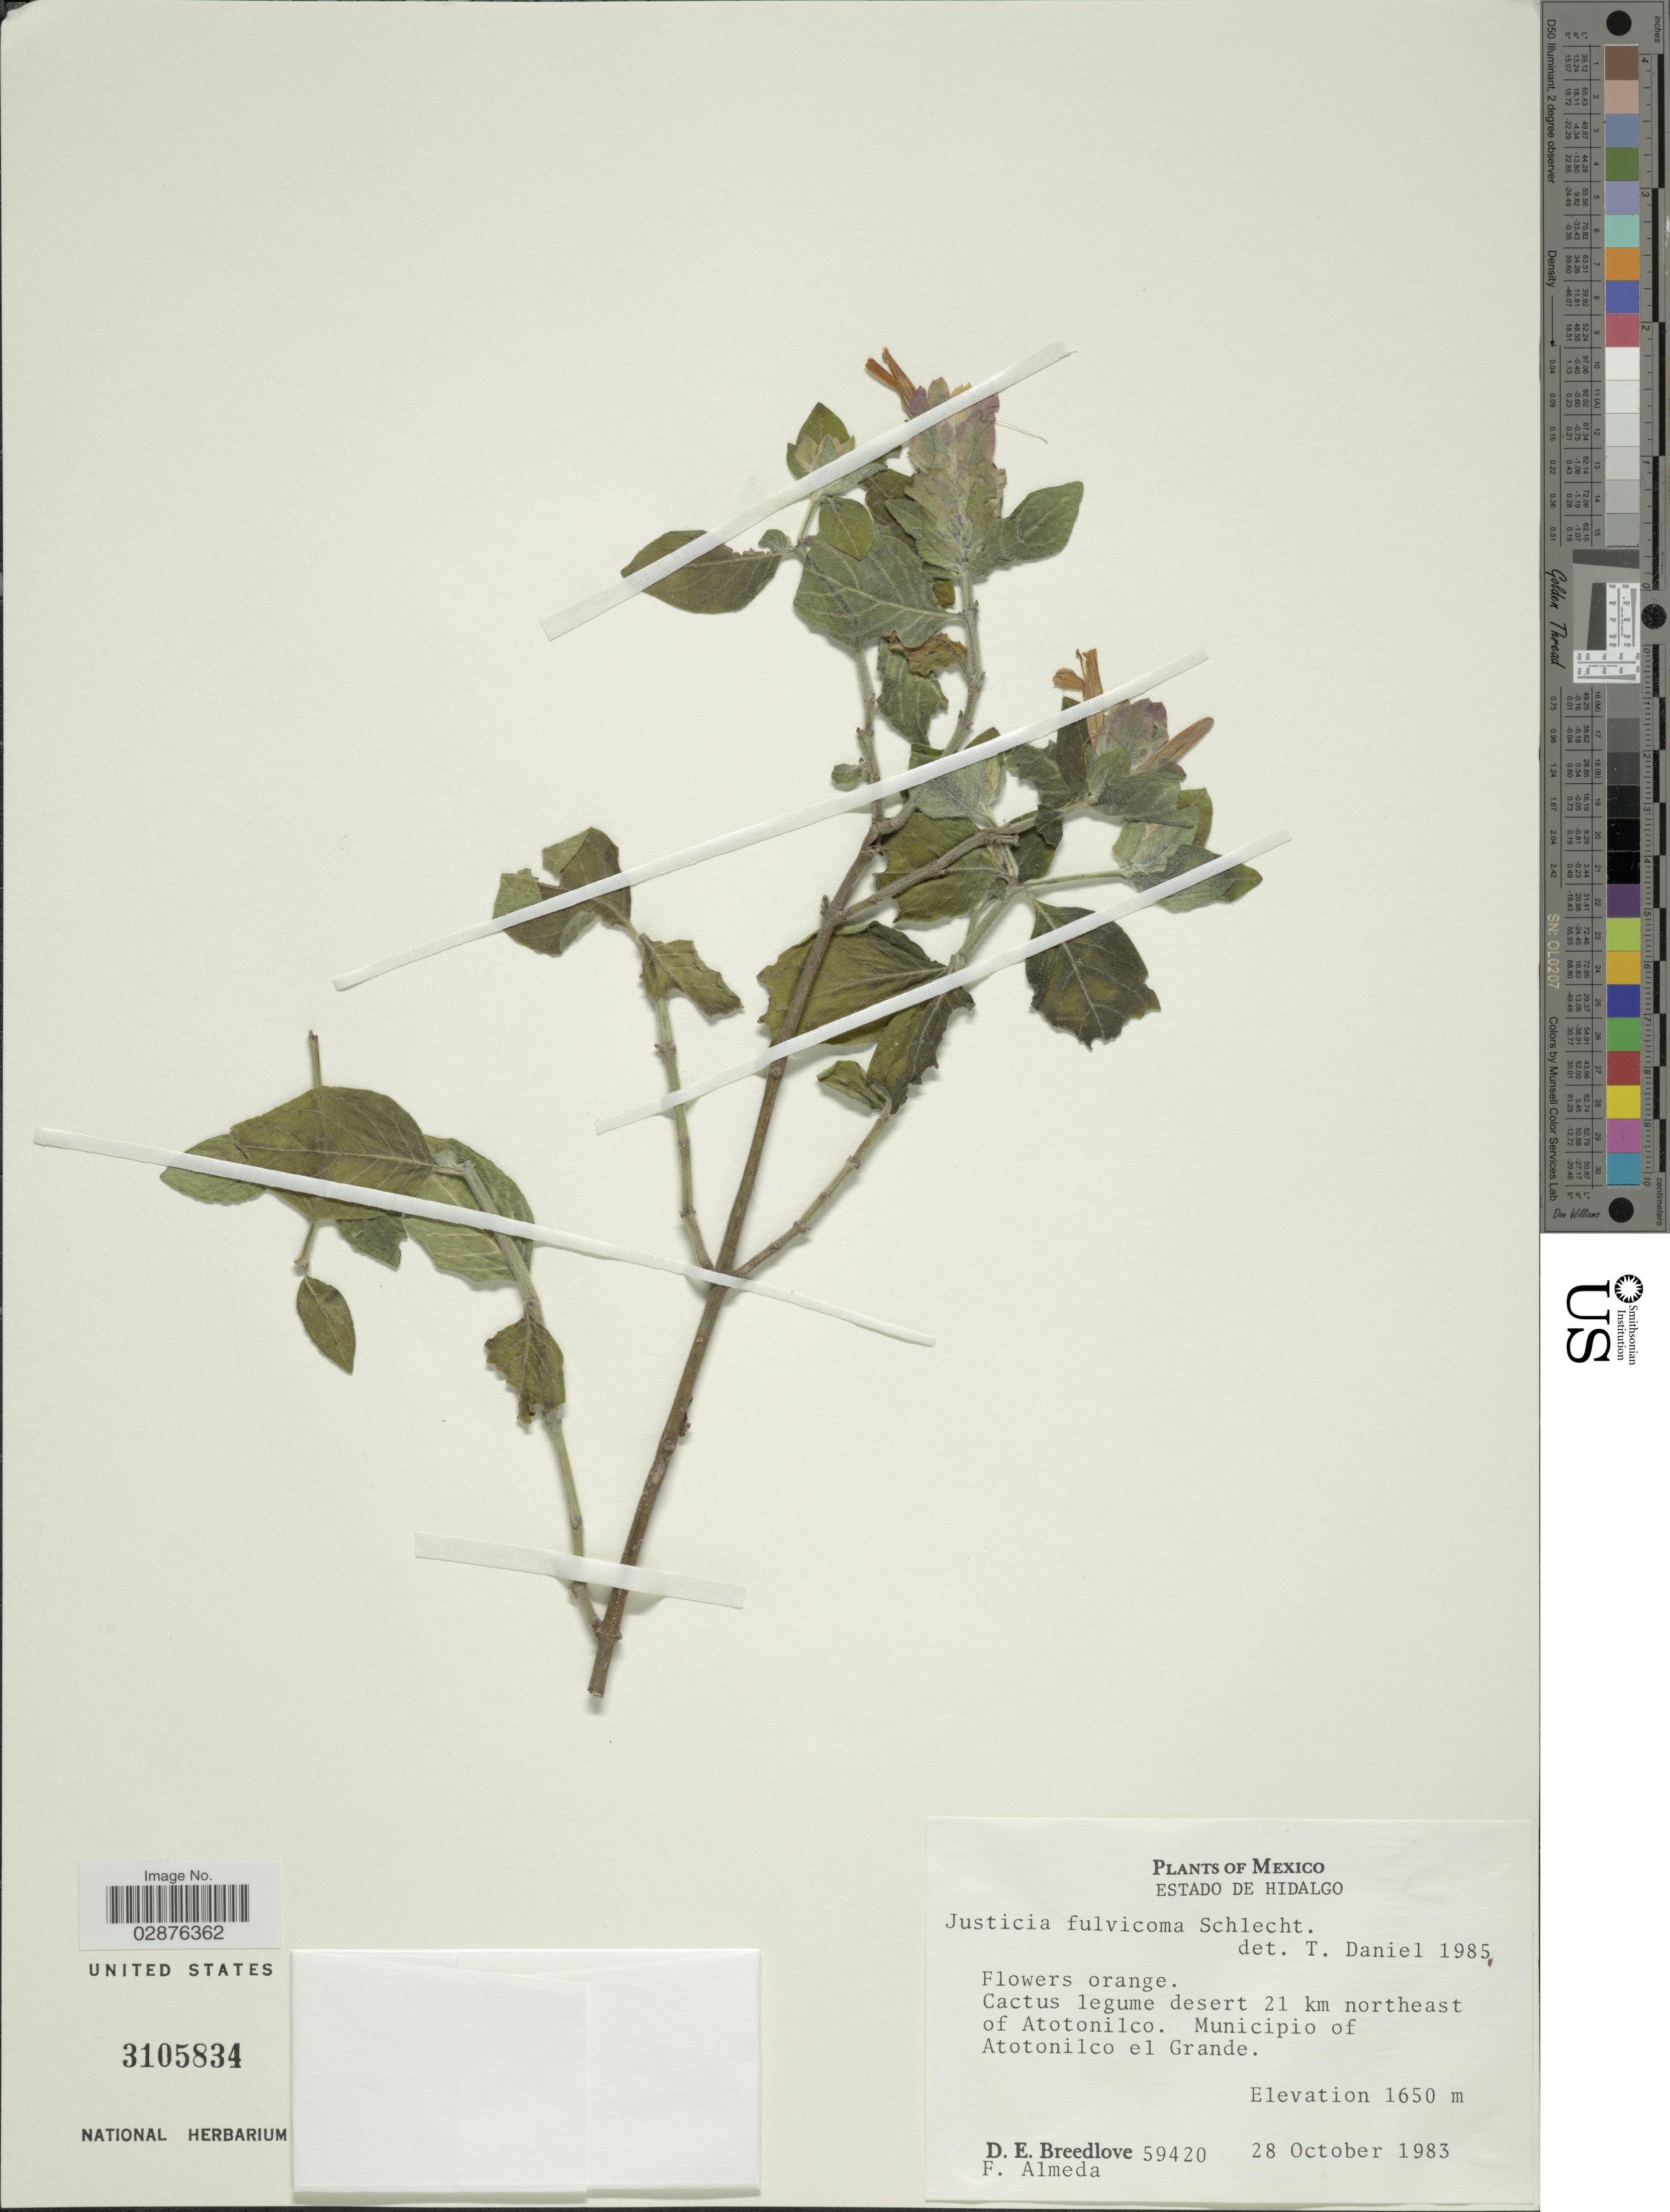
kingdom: Plantae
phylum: Tracheophyta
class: Magnoliopsida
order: Lamiales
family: Acanthaceae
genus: Justicia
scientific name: Justicia fulvicoma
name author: Schltdl. & Cham.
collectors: D. E. Breedlove & F. Almeda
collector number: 59420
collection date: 1983-10-28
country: Mexico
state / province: Hidalgo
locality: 21 km northeast of Atotonilco. Municipio of Atotonilco el Grande.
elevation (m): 1650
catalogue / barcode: US 3105834